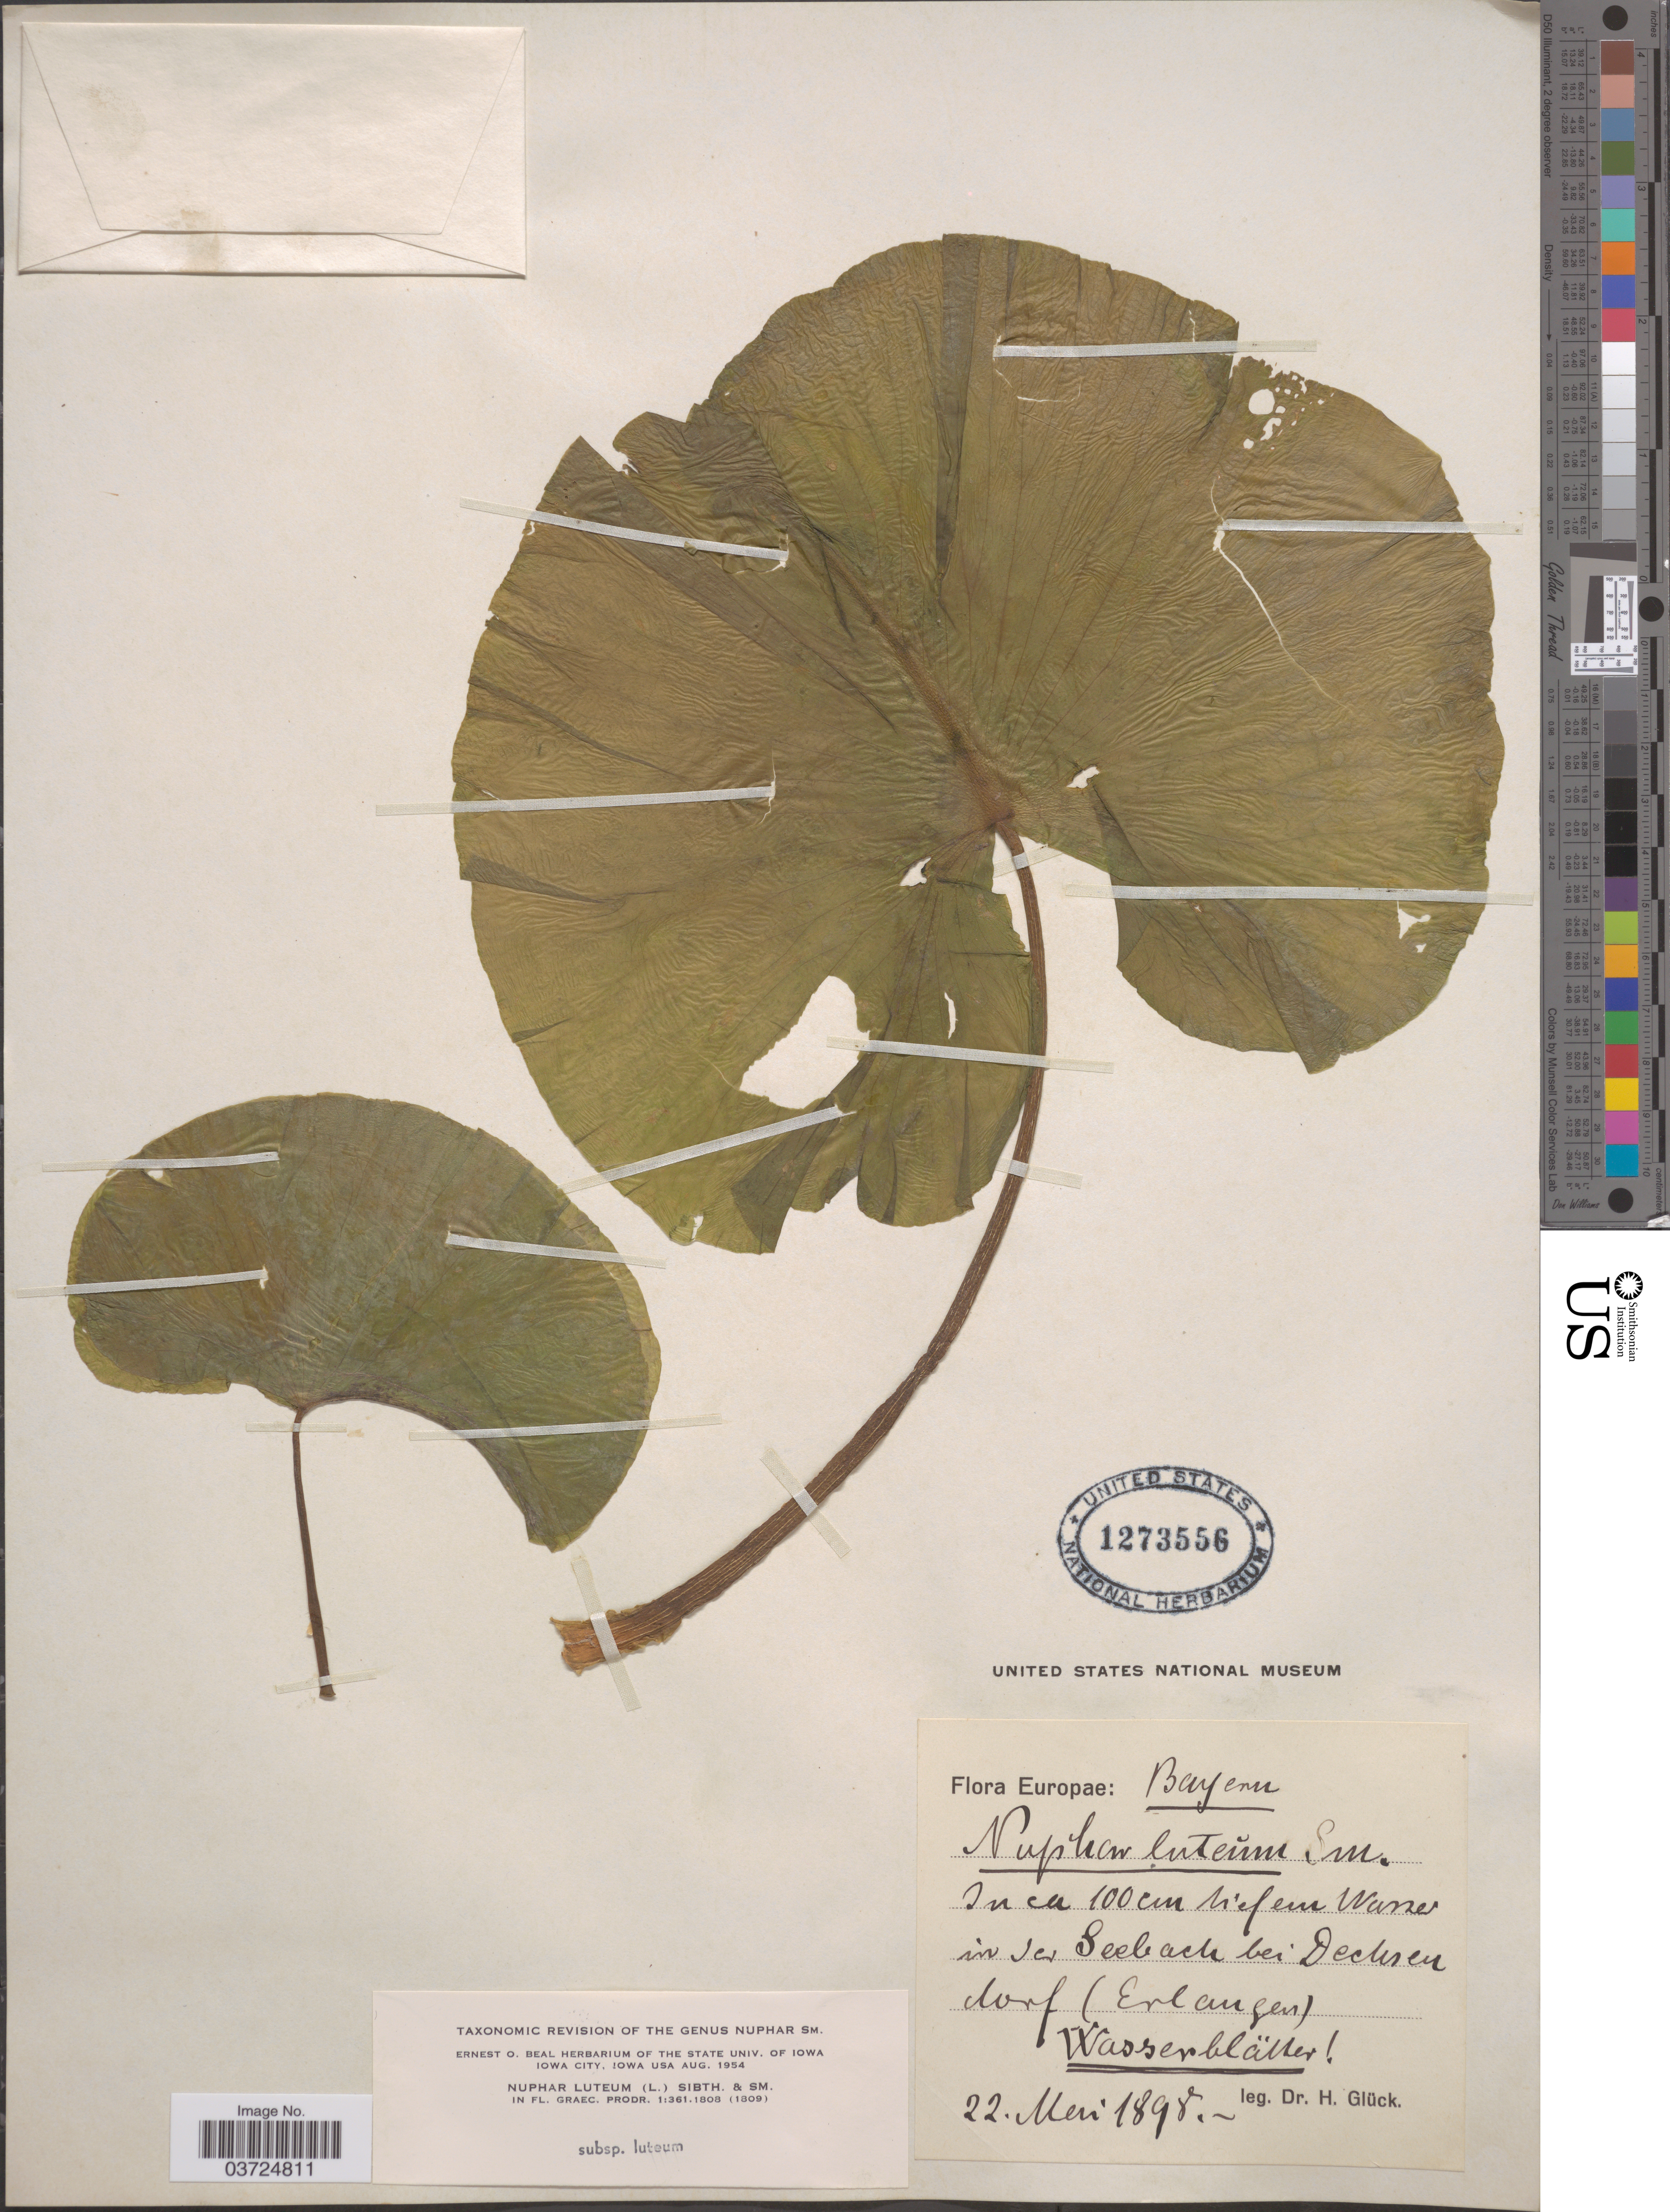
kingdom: Plantae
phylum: Tracheophyta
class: Magnoliopsida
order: Nymphaeales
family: Nymphaeaceae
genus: Nuphar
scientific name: Nuphar lutea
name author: (L.) Sm.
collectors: H. Glück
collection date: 1895-05-22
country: Germany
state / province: Bayern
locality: In ca 100 cm hief [interpreted] em Waner [interpreted] in de [interpreted] Seeback [interpreted] bei Decksen dorf (Erlangen). Wasserblälter [illegible text]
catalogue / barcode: US 1273556